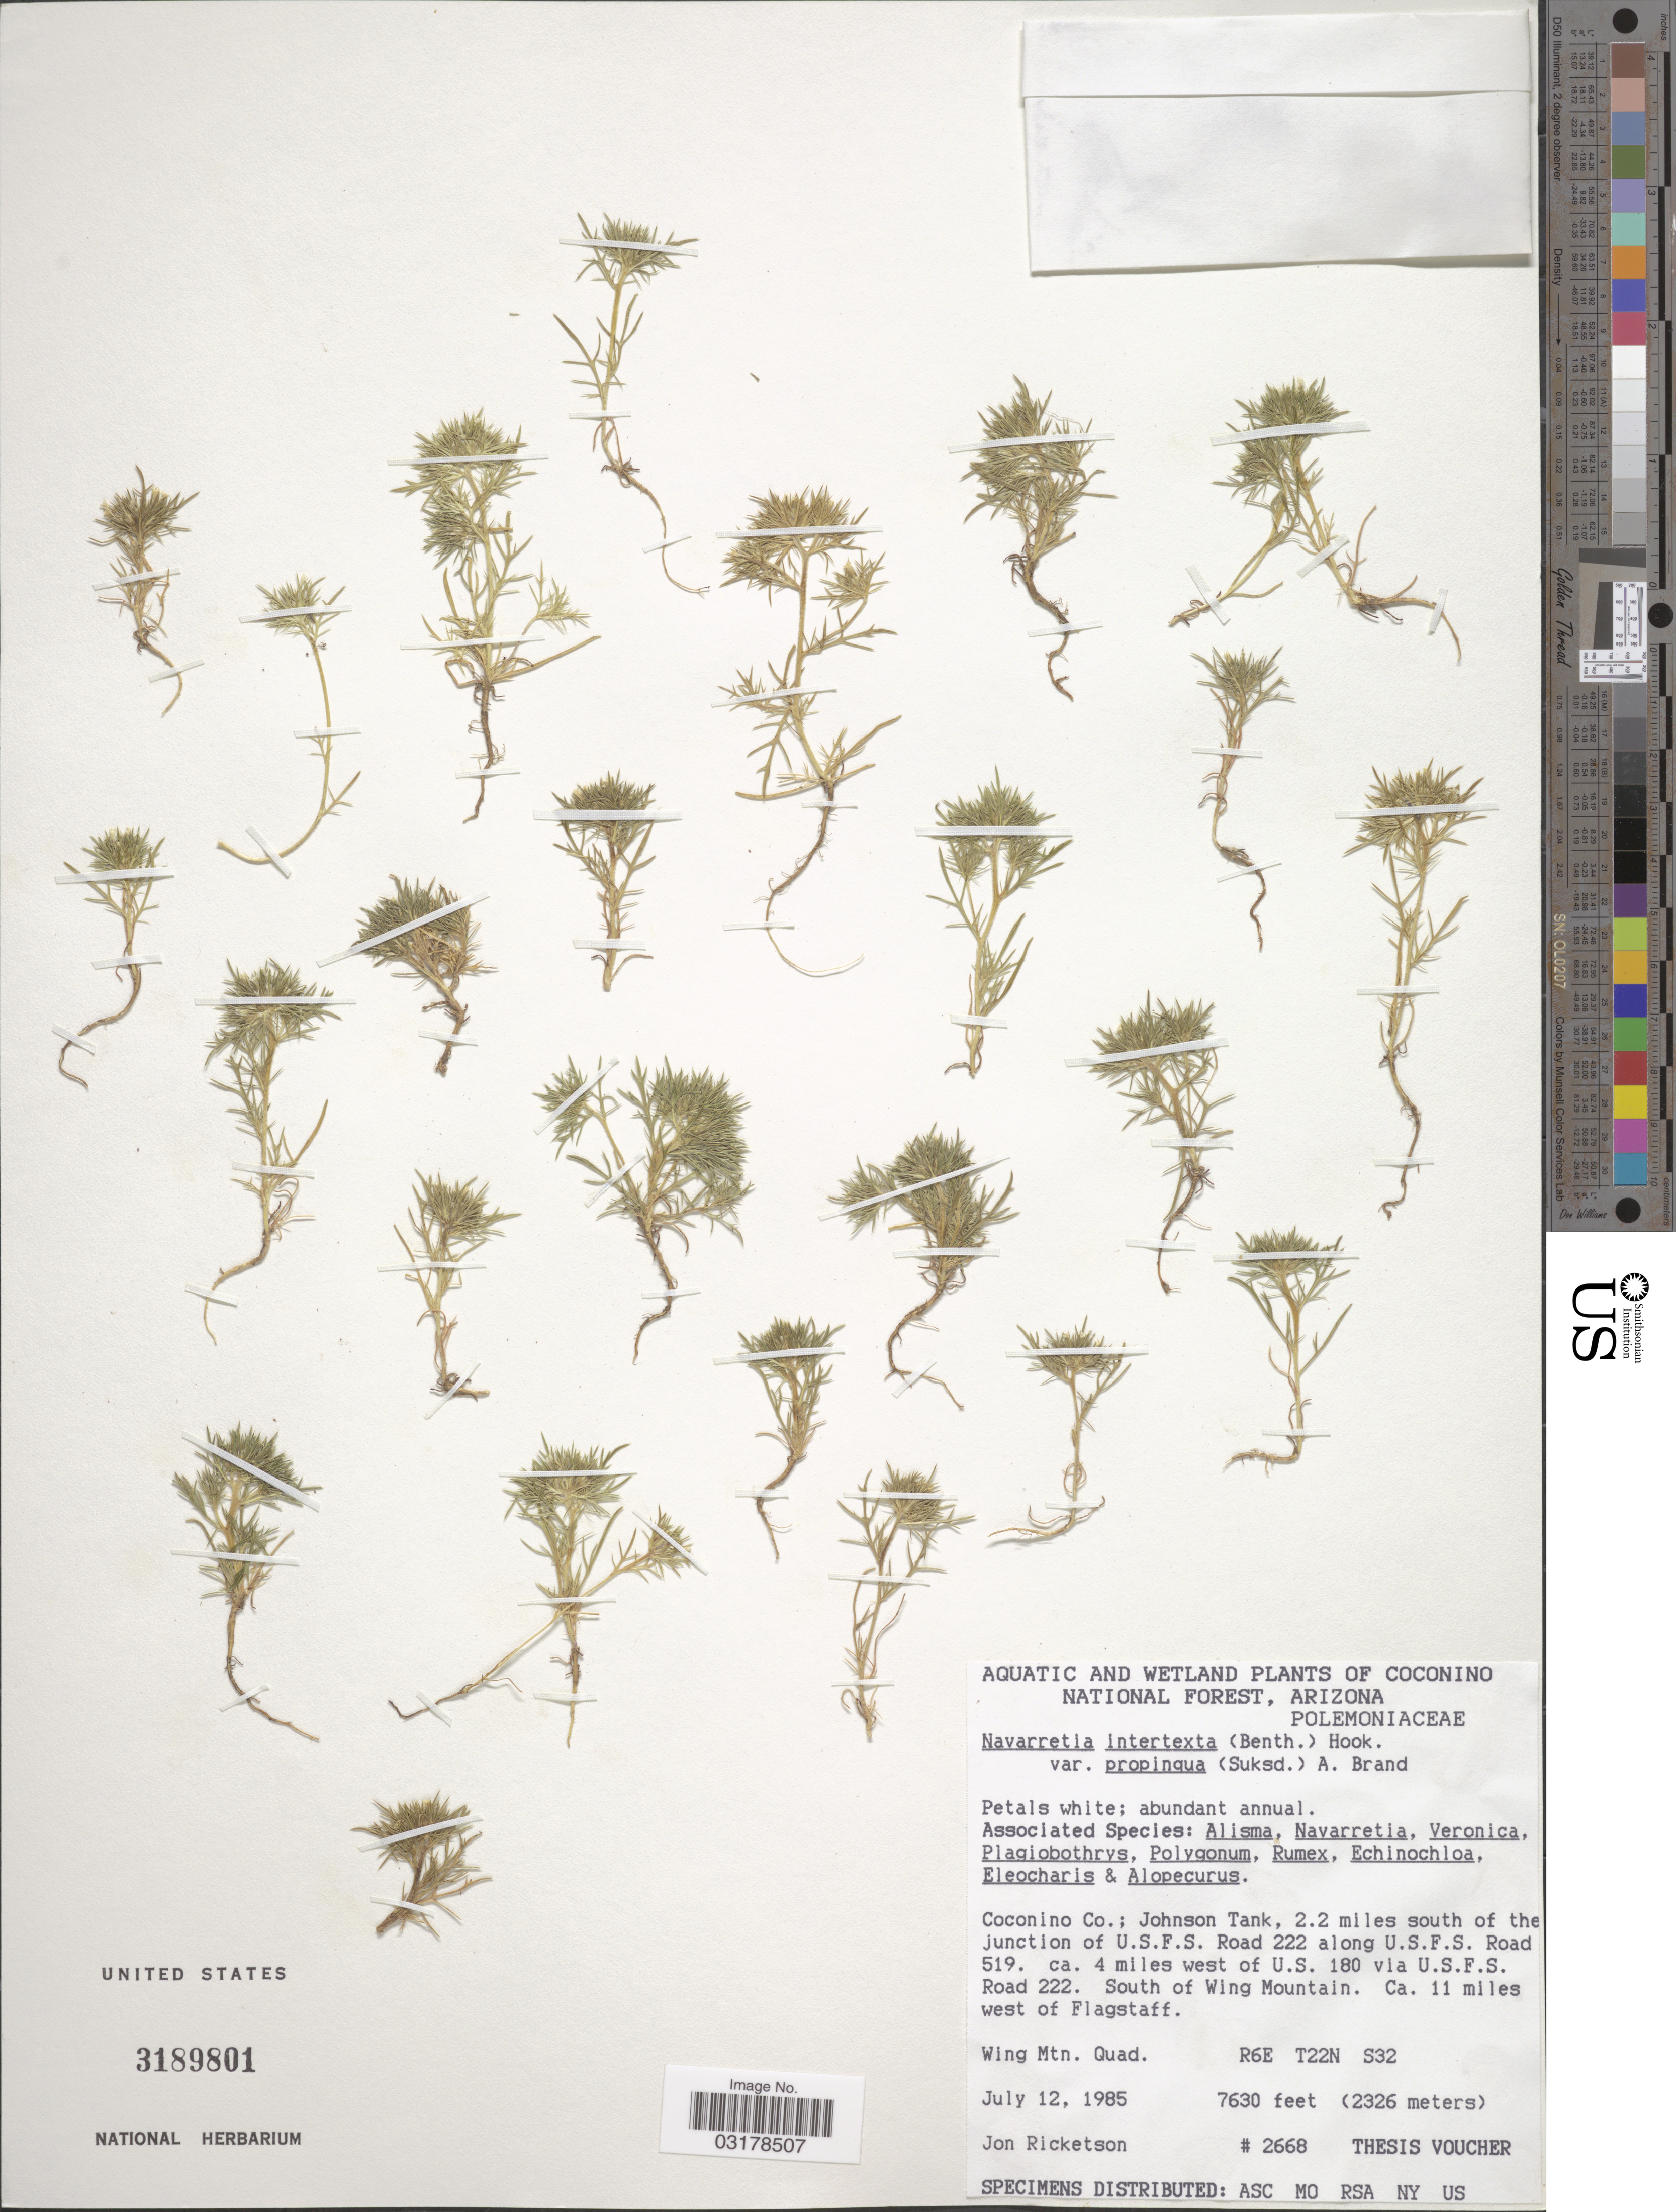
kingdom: Plantae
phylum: Tracheophyta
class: Magnoliopsida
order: Ericales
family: Polemoniaceae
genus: Navarretia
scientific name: Navarretia intertexta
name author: (Benth.) Hook.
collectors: J. Ricketson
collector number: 2668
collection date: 1985-07-12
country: United States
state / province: Arizona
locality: Coconino National Forest. Coconino Co.; Johnson Tank, 2.2 miles south of the junction of U.S.F.S. Road 222 along U.S.F.S. Road 519. ca. 4 miles west of U.S. 180 via U.S.F.S. Road 222. South of Wing Mountain. Ca. 11 miles west of Flagstaff. Wing Mtn. Quad. R6E T22N S32.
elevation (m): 2326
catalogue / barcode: US 3189801